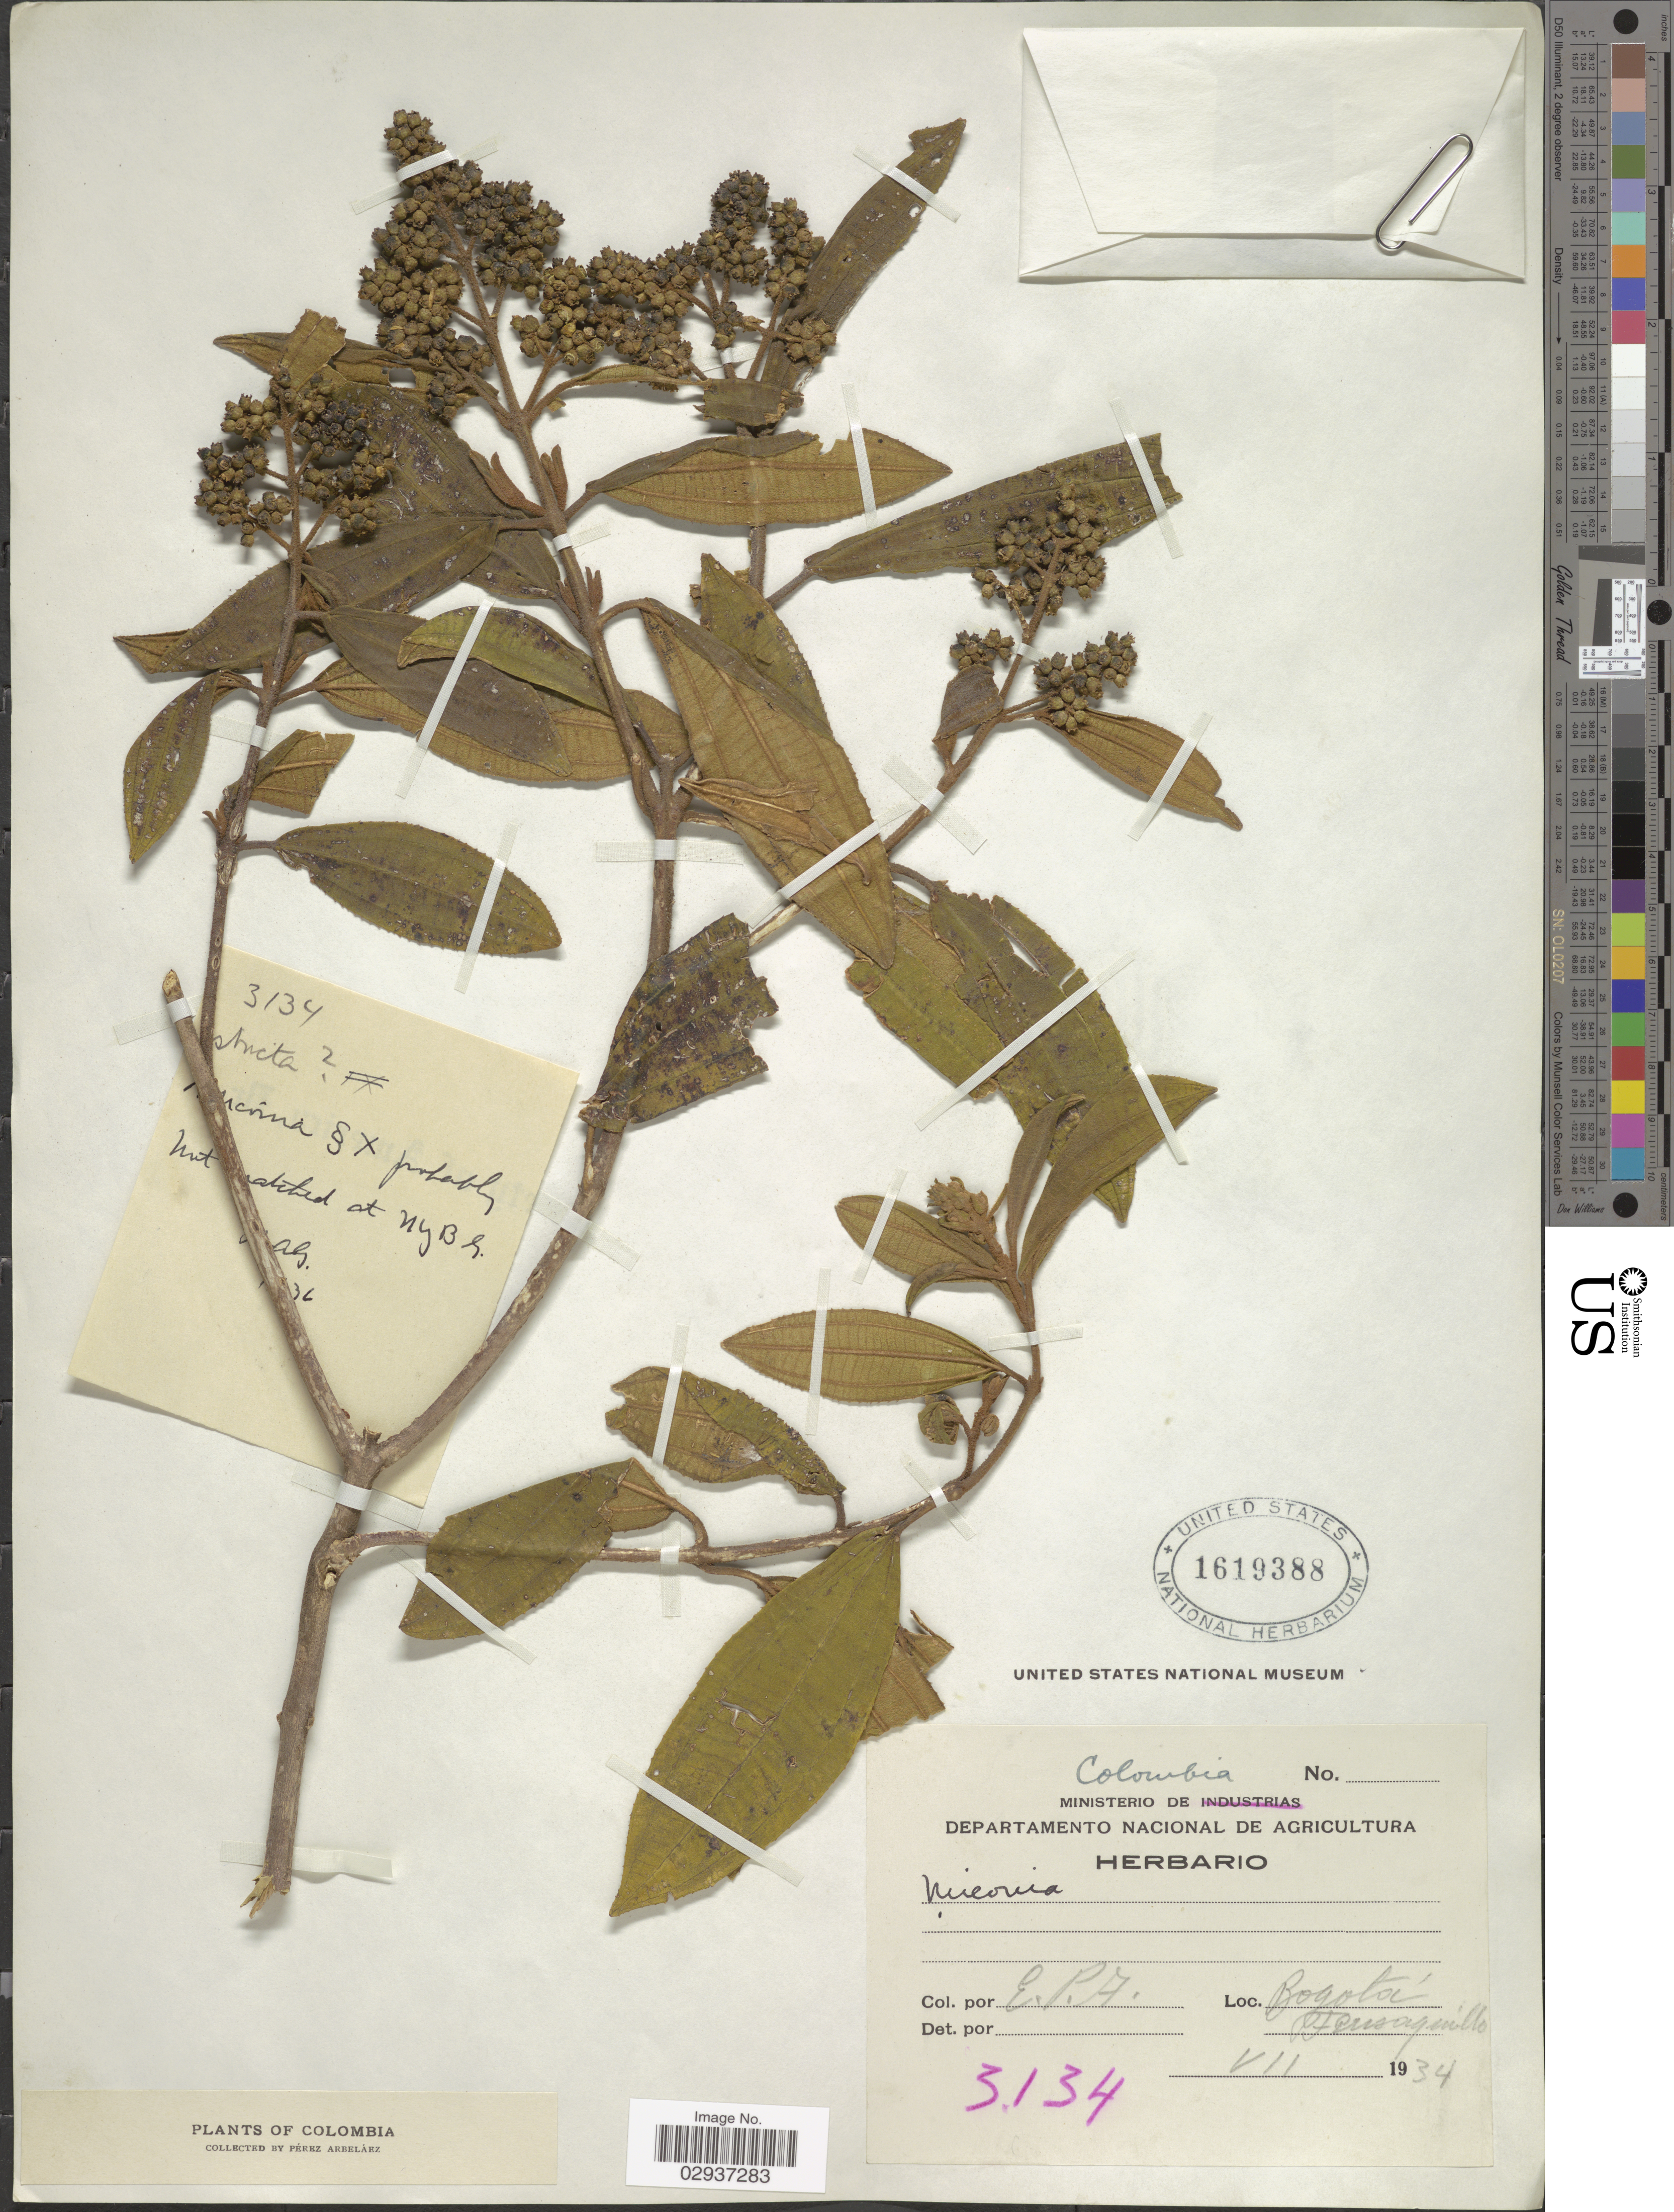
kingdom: Plantae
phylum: Tracheophyta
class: Magnoliopsida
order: Myrtales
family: Melastomataceae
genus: Miconia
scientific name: Miconia cataractae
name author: Triana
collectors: E. Pérez Arbeláez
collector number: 3134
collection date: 1934-07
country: Colombia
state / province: Bogota D.C.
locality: Bogotá, Teusaquillo.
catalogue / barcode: US 1619388